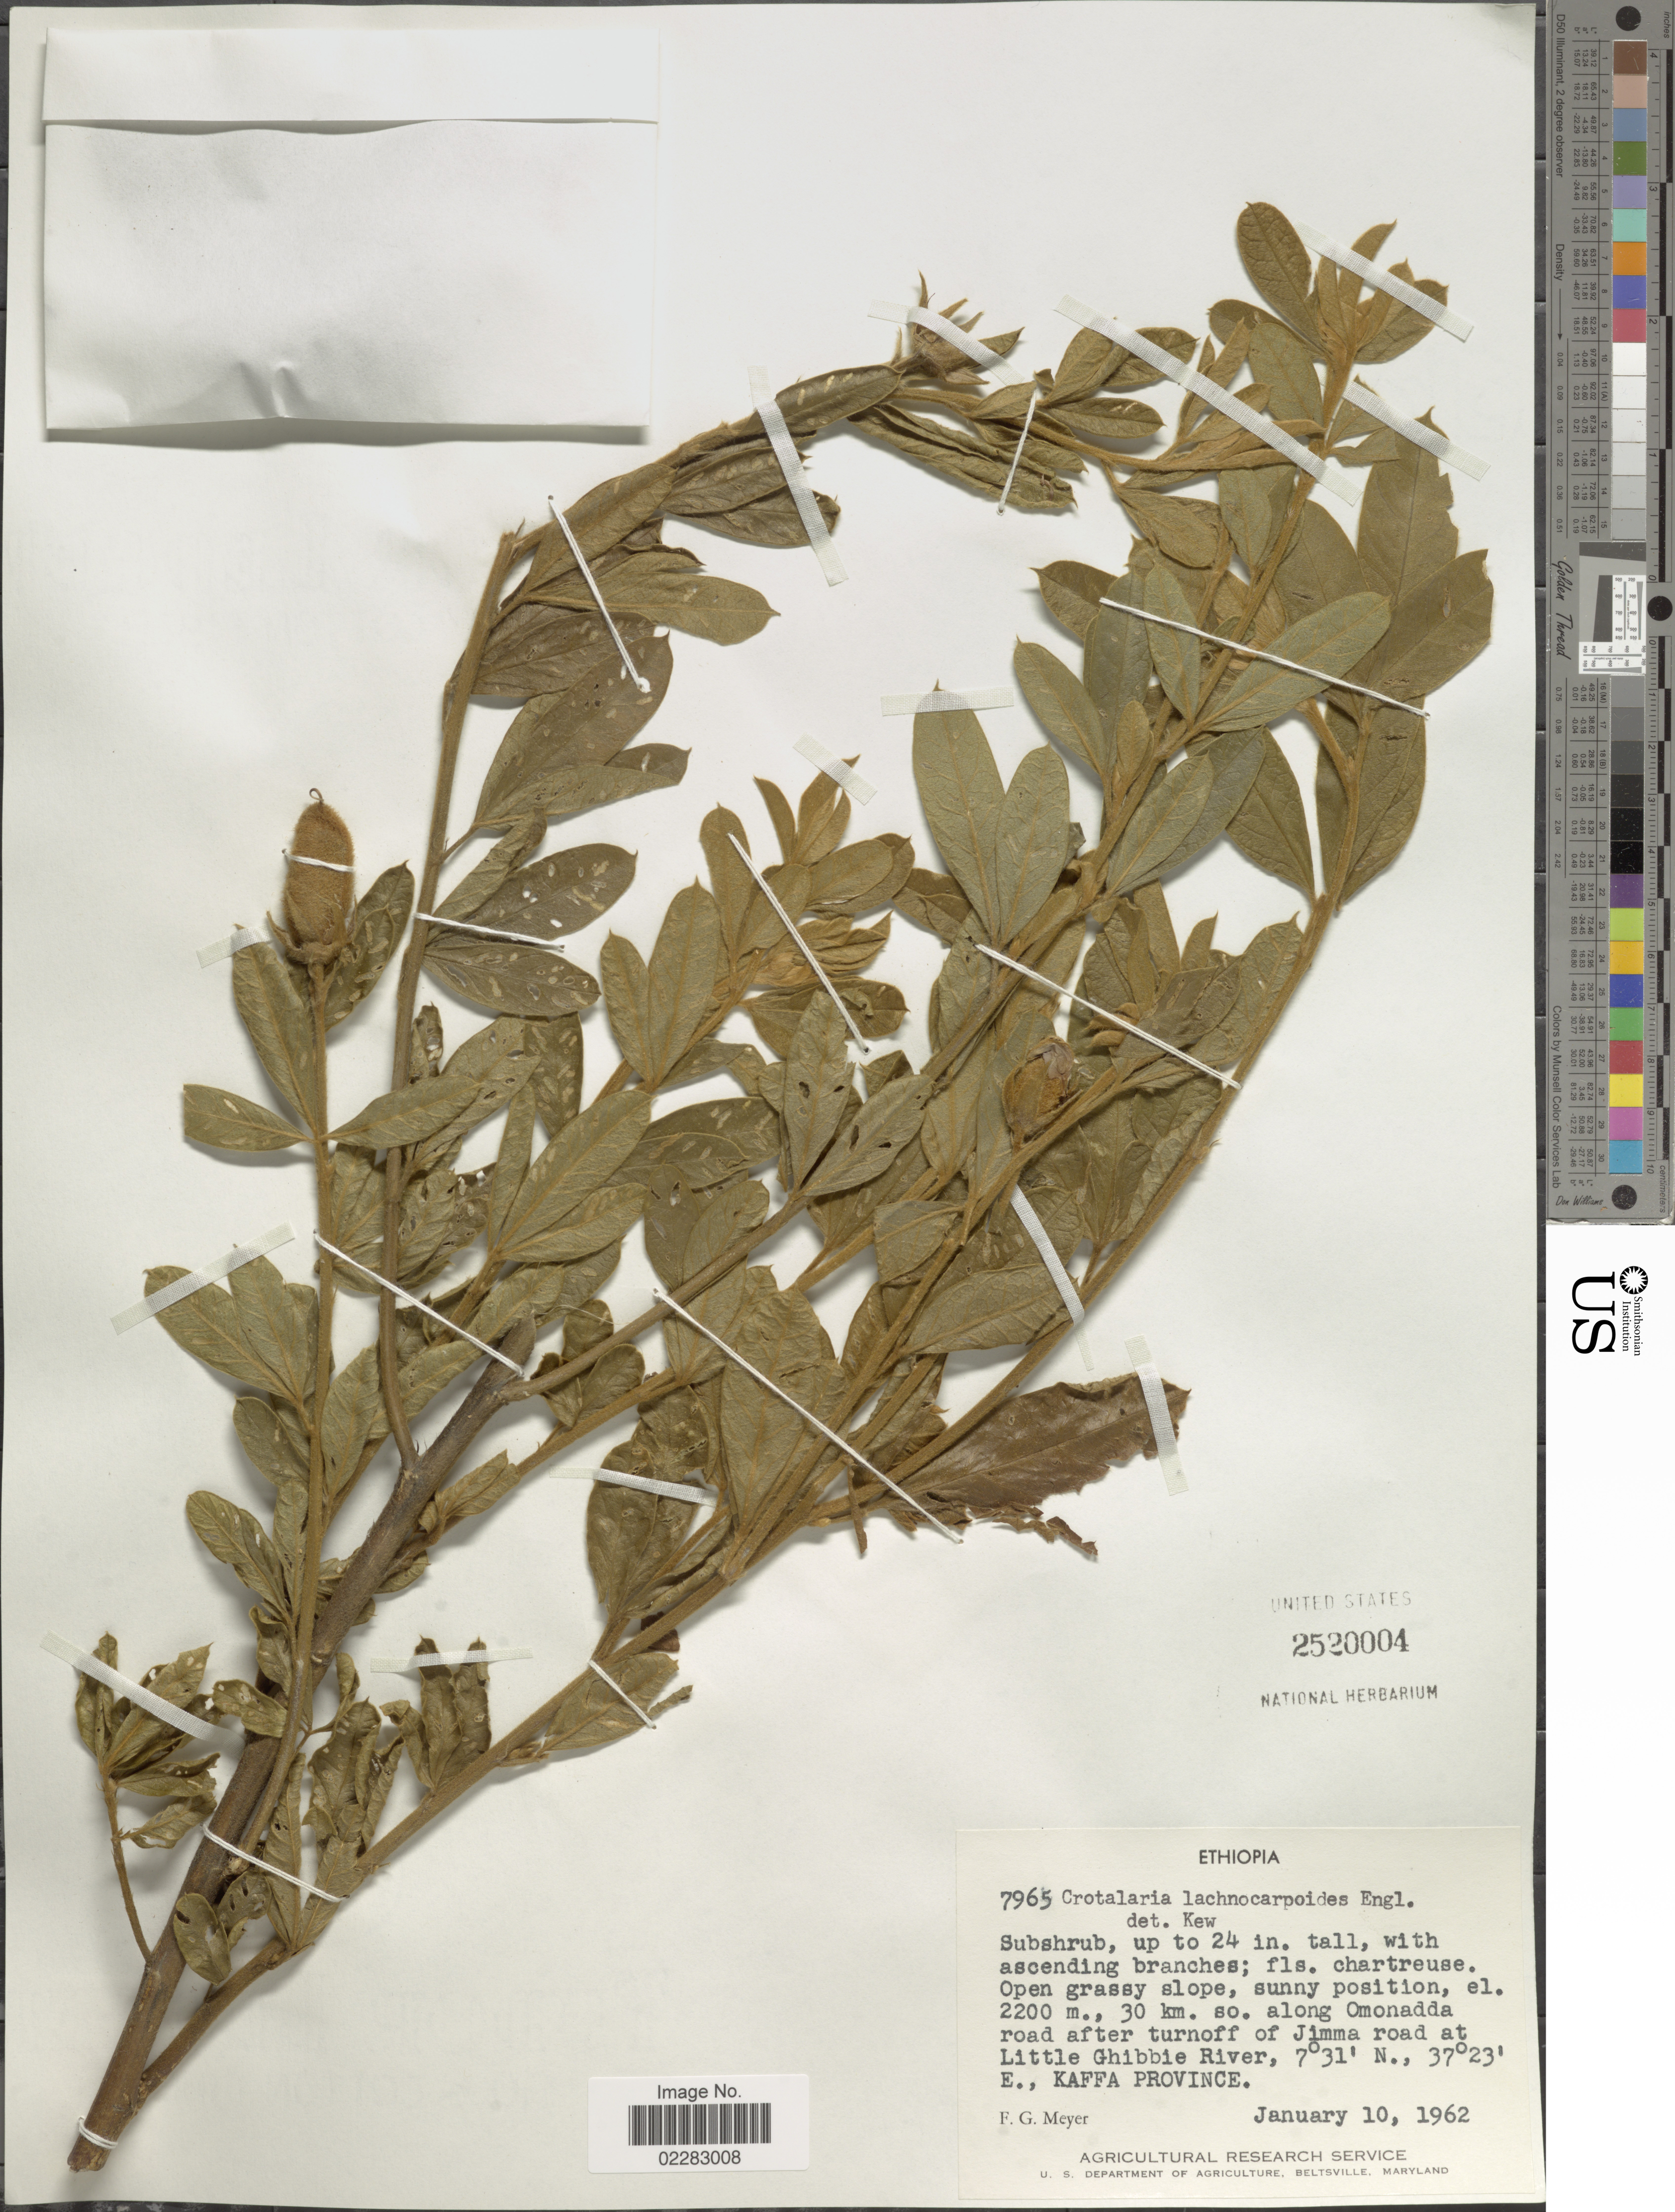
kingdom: Plantae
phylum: Tracheophyta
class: Magnoliopsida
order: Fabales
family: Fabaceae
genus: Crotalaria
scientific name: Crotalaria lachnocarpoides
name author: Engl.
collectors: F. G. Meyer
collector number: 7965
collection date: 1962-01-10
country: Ethiopia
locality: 30 km. so. along Omonadda road after turnoff of Jimma road at Little Ghibbie River, Kaffa Province.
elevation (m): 2200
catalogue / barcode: US 2520004